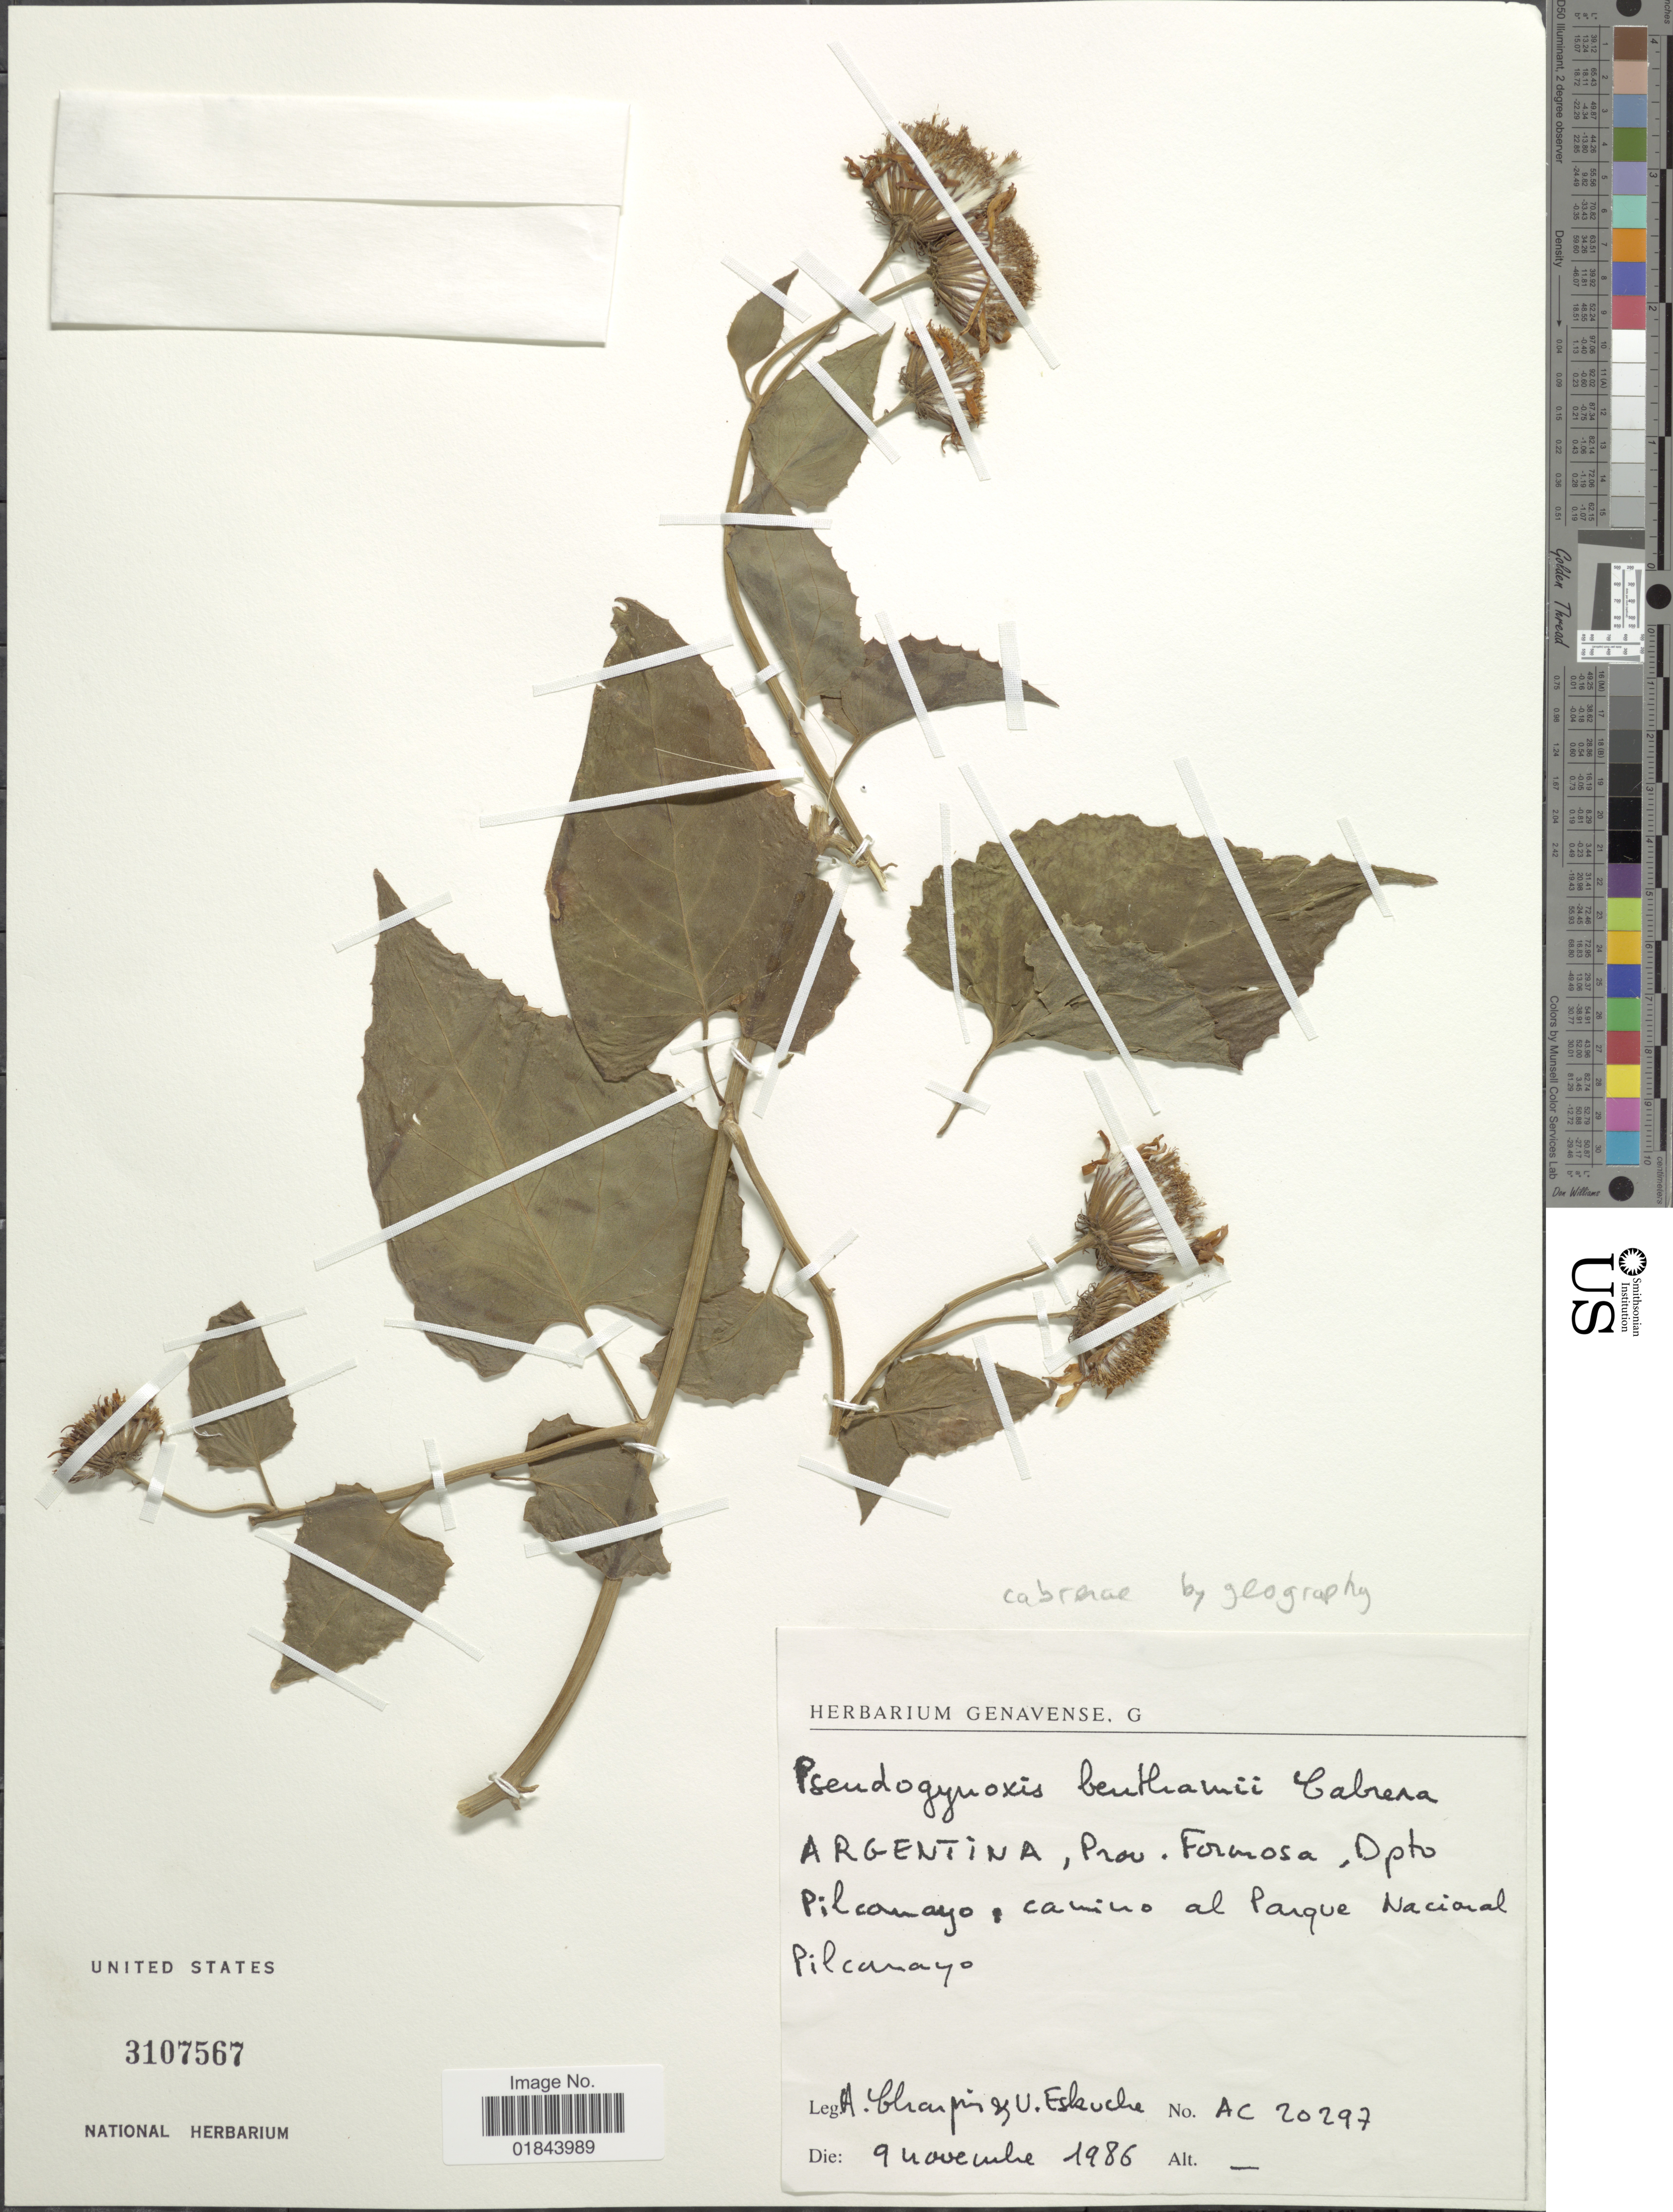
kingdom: Plantae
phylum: Tracheophyta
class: Magnoliopsida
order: Asterales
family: Asteraceae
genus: Pseudogynoxys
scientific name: Pseudogynoxys cabrerae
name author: H. Rob. & Cuatrec.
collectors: A. Charpin & U. G. Eskuche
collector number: AC 20297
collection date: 1986-11-09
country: Argentina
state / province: Formosa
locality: Dpto Pilcamayo; camino al Parque Nacional Pilcamayo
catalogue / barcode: US 3107567